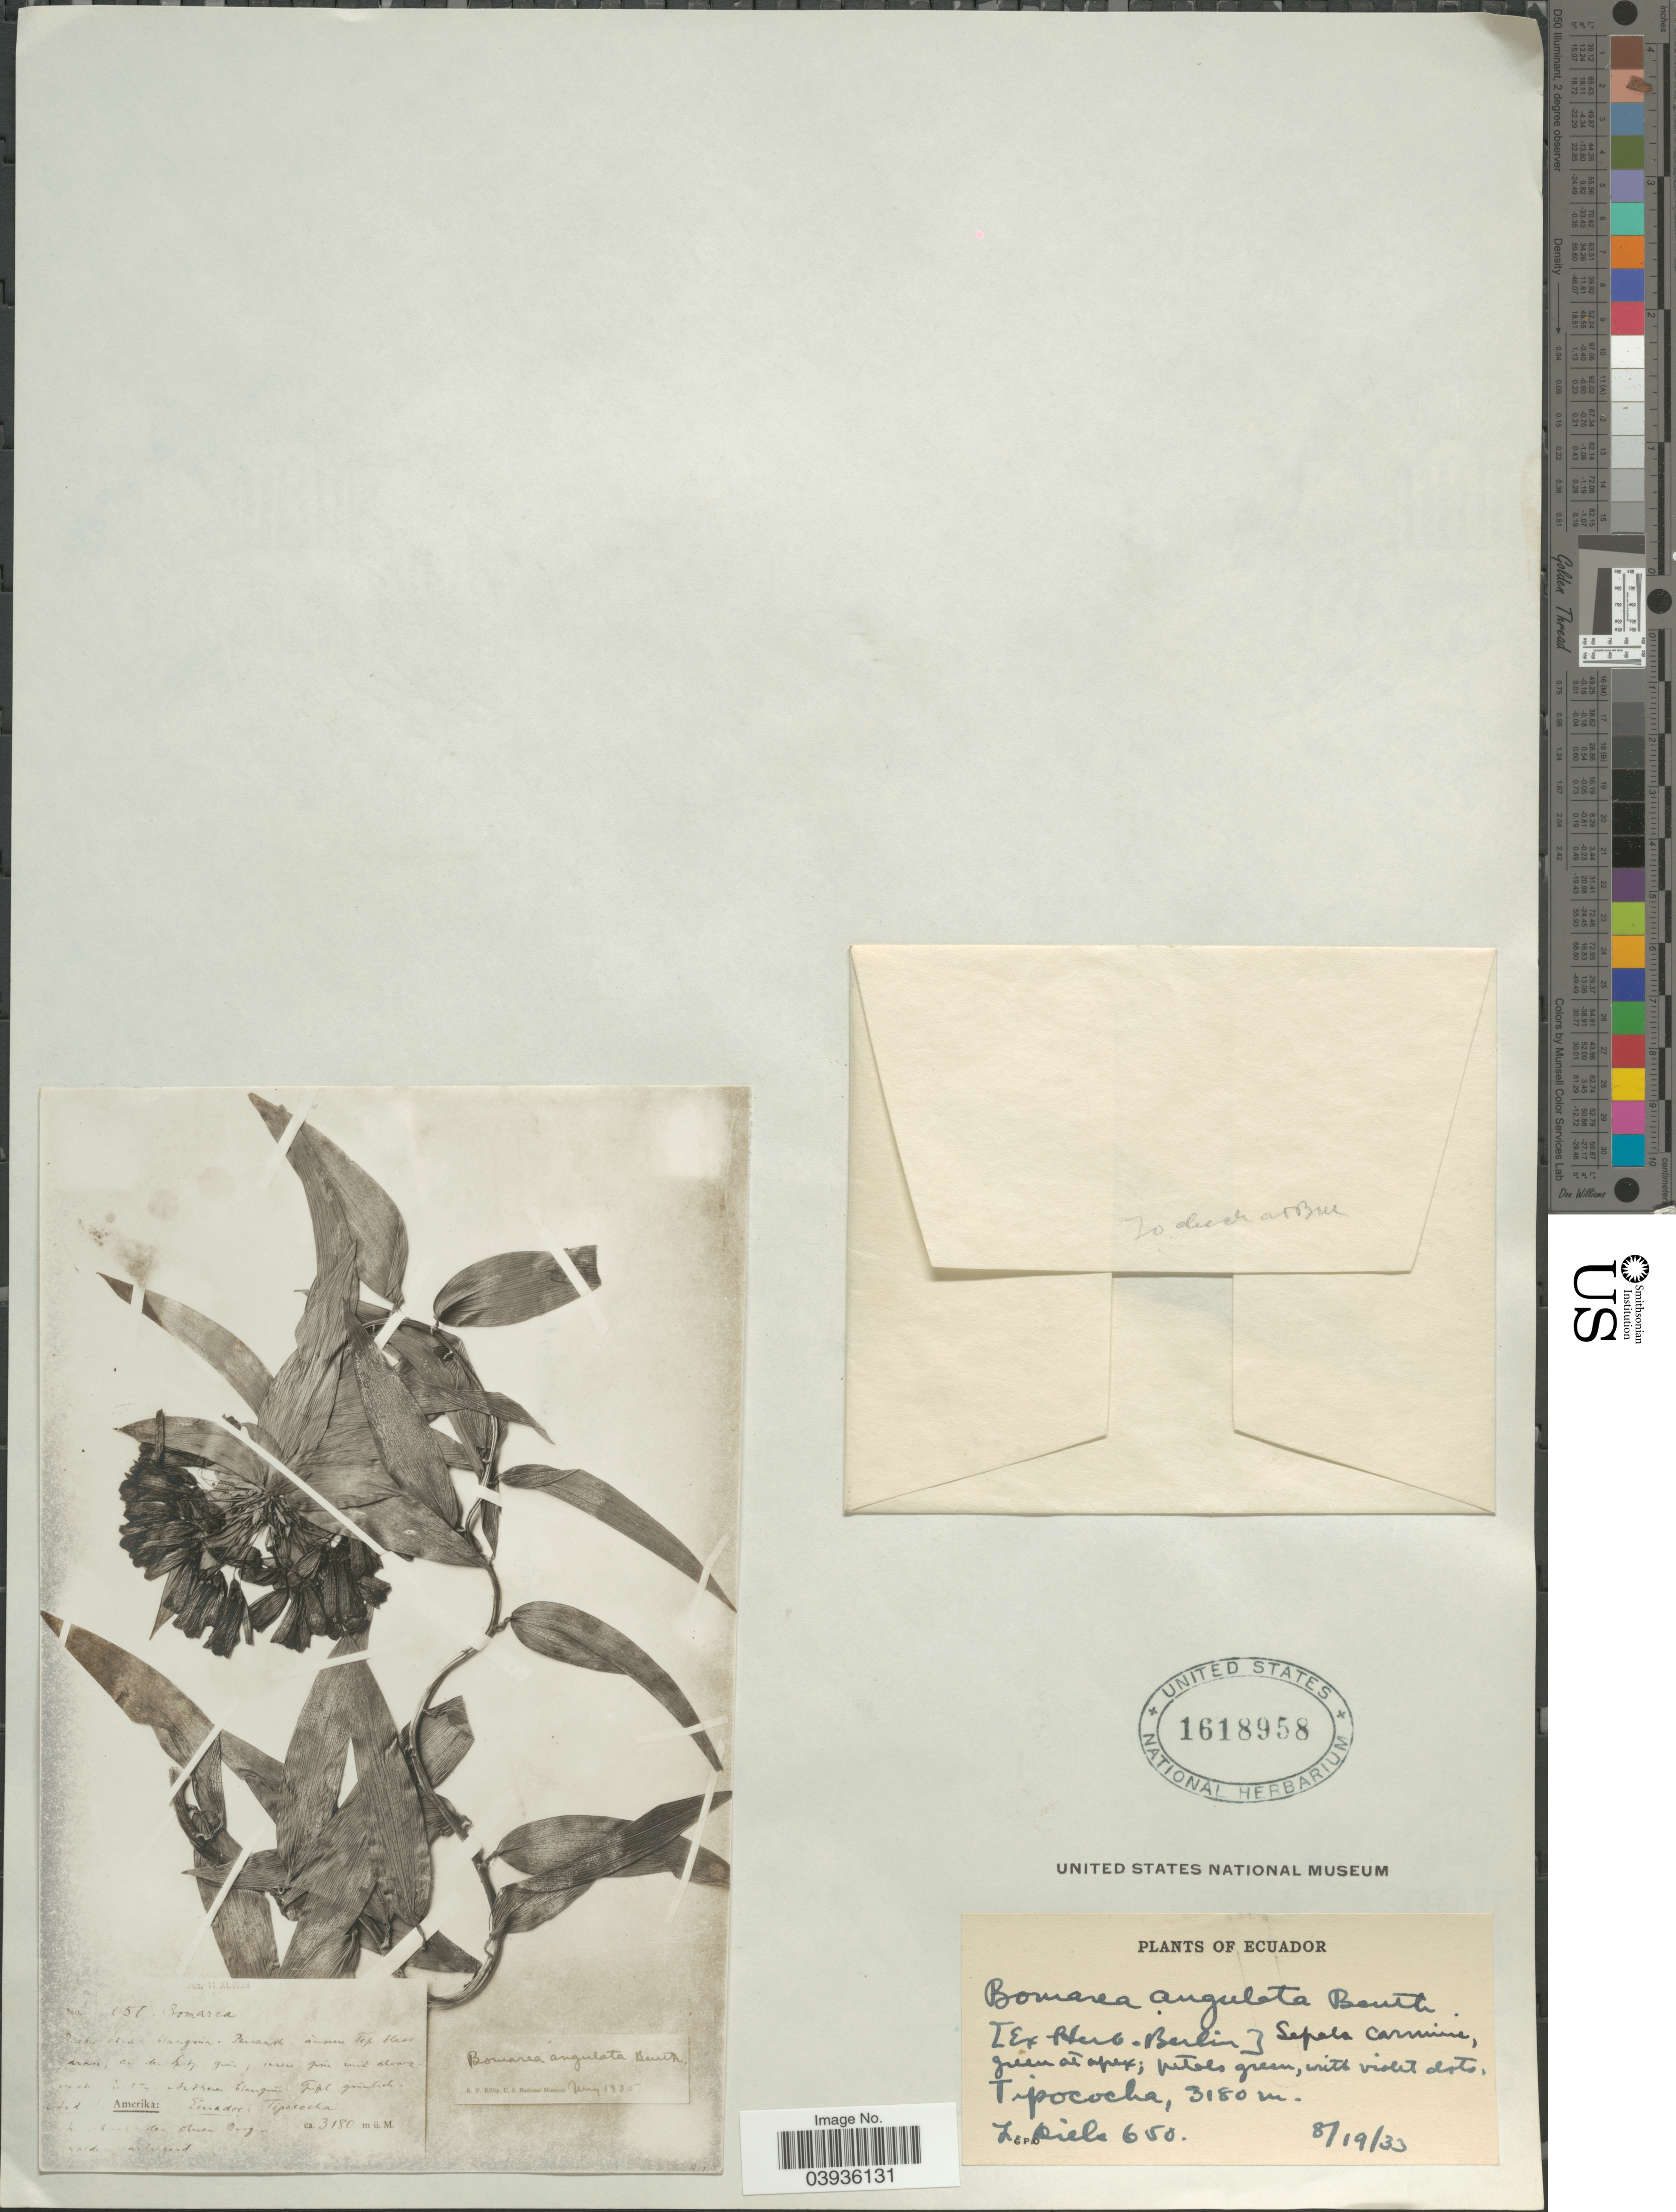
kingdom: Plantae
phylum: Tracheophyta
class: Liliopsida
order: Liliales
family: Alstroemeriaceae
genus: Bomarea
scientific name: Bomarea angulata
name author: Benth.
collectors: L. Diels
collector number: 650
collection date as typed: Transcribed d/m/y: 19/8/33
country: Ecuador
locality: Tipococha.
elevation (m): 3180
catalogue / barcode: US 1618958